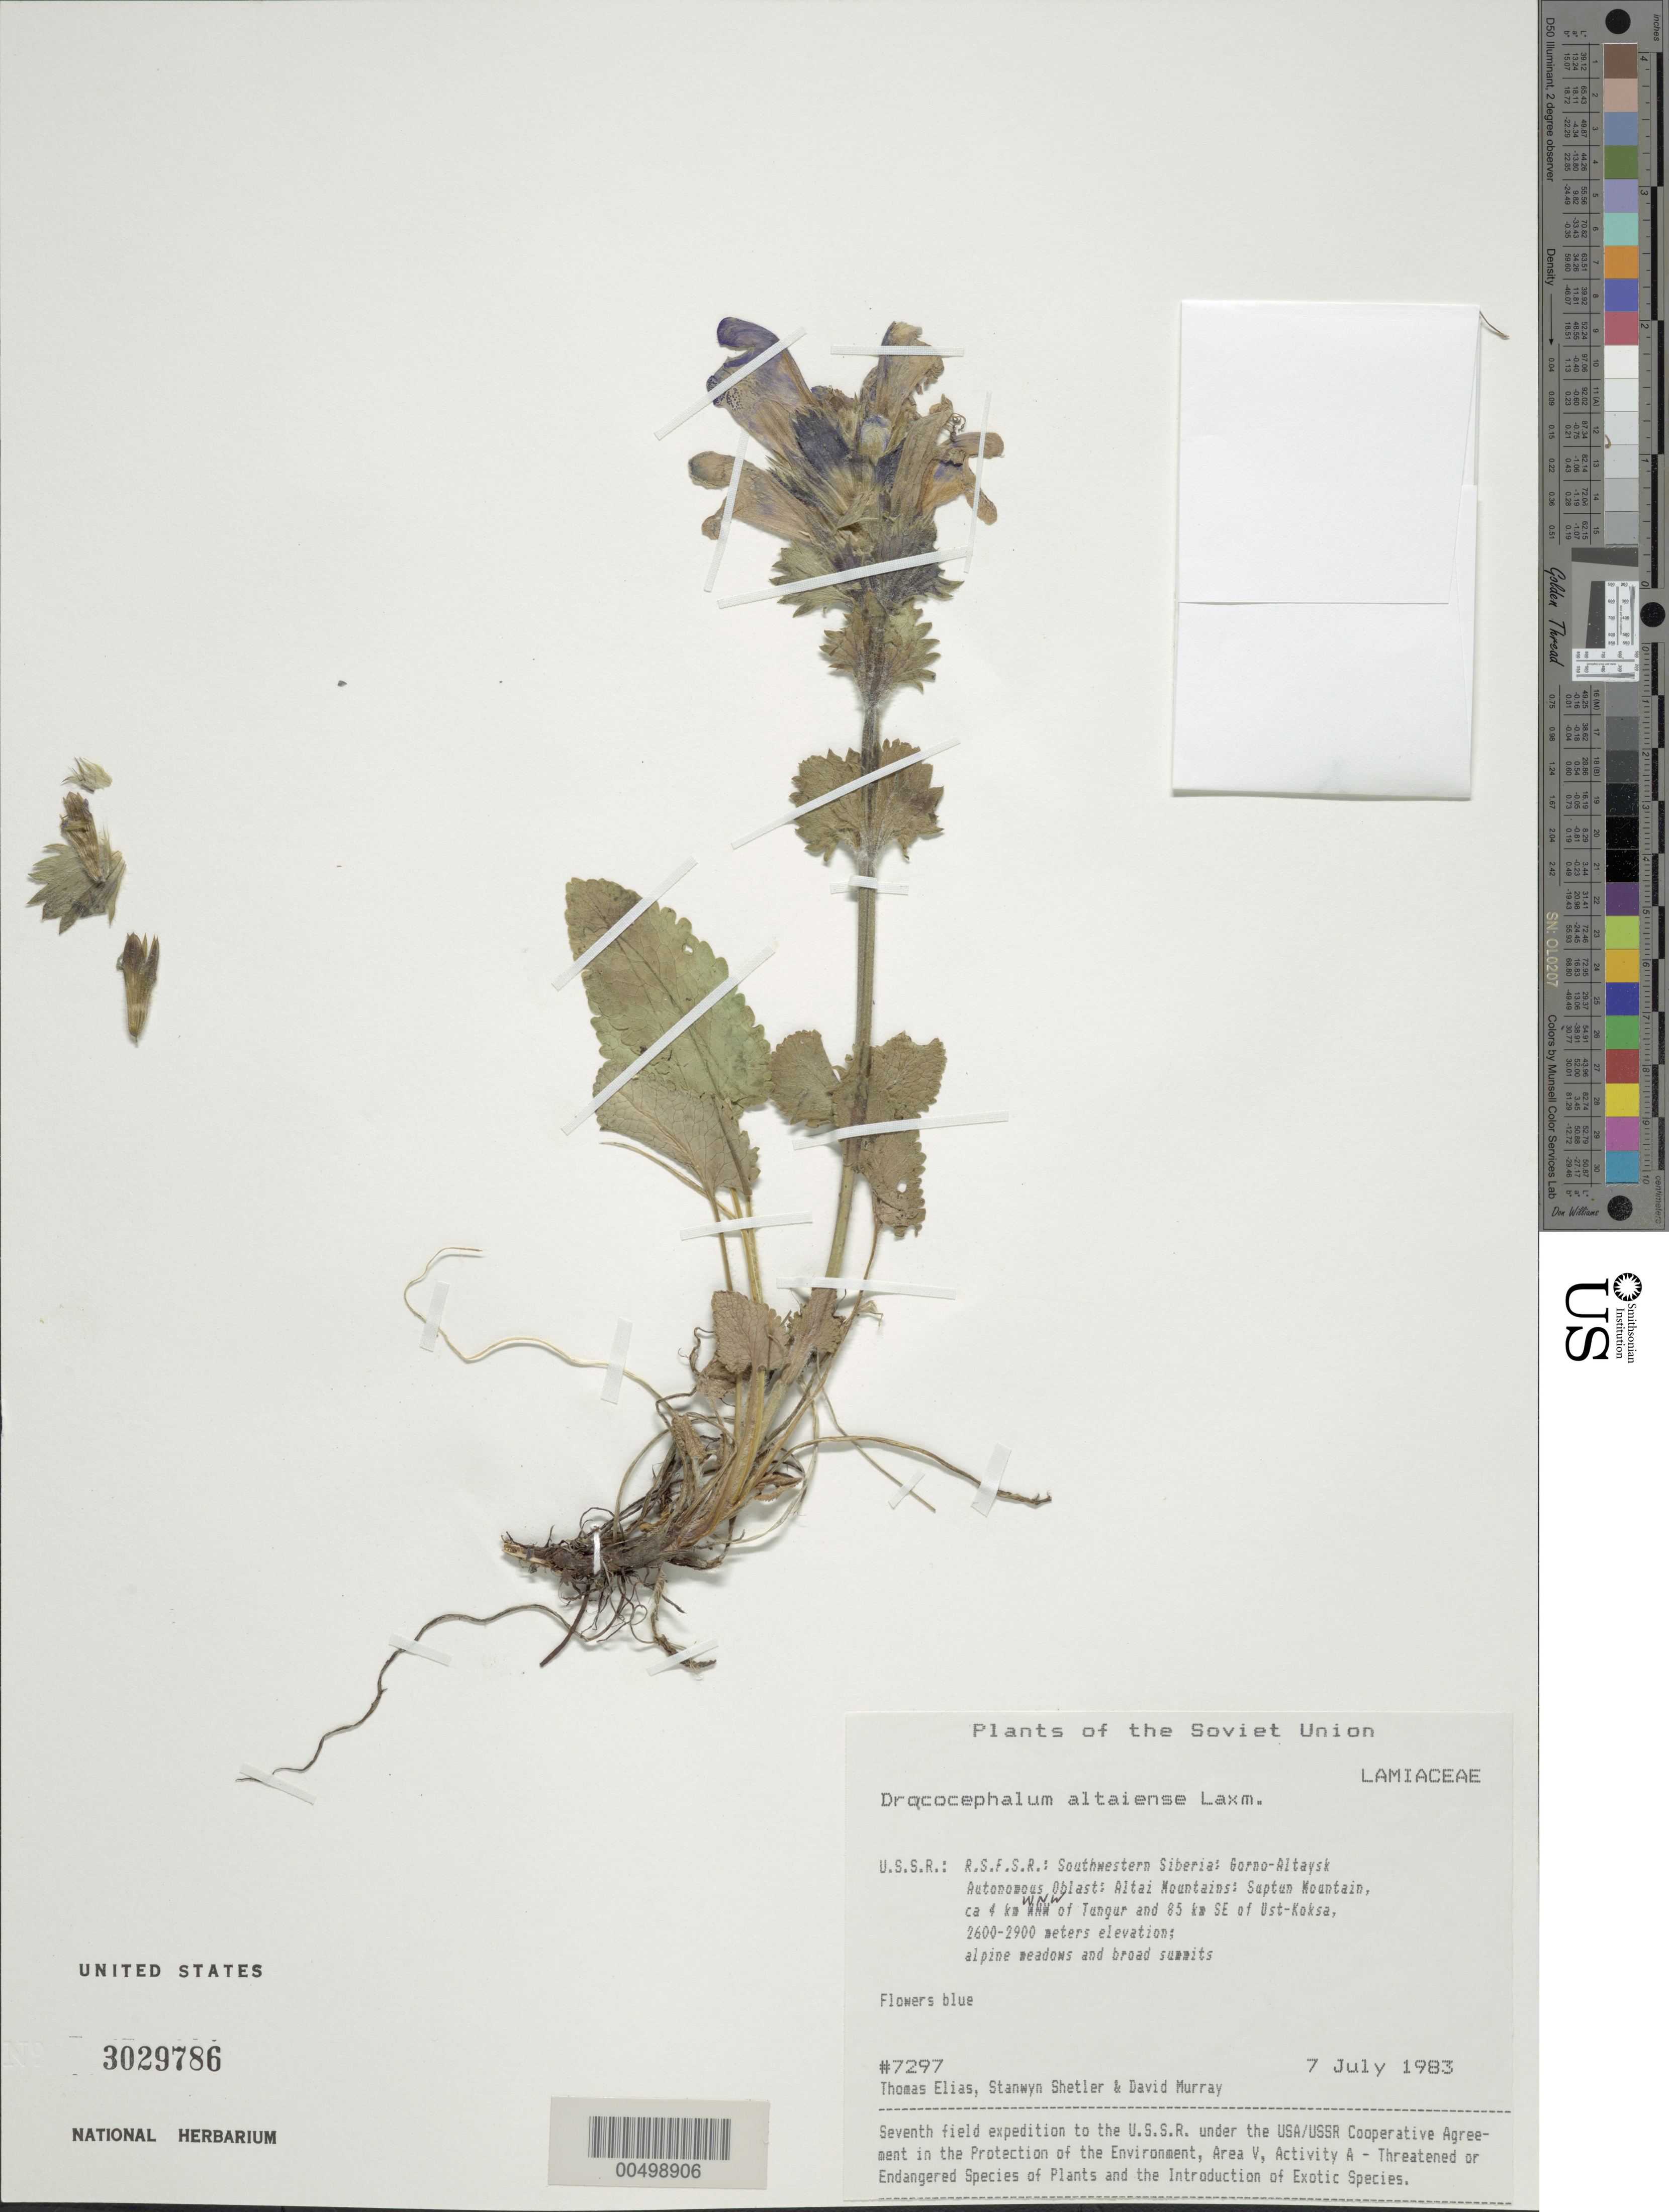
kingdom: Plantae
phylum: Tracheophyta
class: Magnoliopsida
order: Lamiales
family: Lamiaceae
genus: Dracocephalum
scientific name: Dracocephalum altaiense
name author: Laxm.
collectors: T. Elias, S. Shetler & D. F. Murray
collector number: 7297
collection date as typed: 07 Jul 1983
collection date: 1983-07-07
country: Russian Federation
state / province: Altai Republic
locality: Altai Mountains, Suptun Mountains, ca. 4 km WNW of Tungur and 85 km SE of Ust-Koksa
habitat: alpine meadows and broad summits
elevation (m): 2600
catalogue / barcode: US 3029786